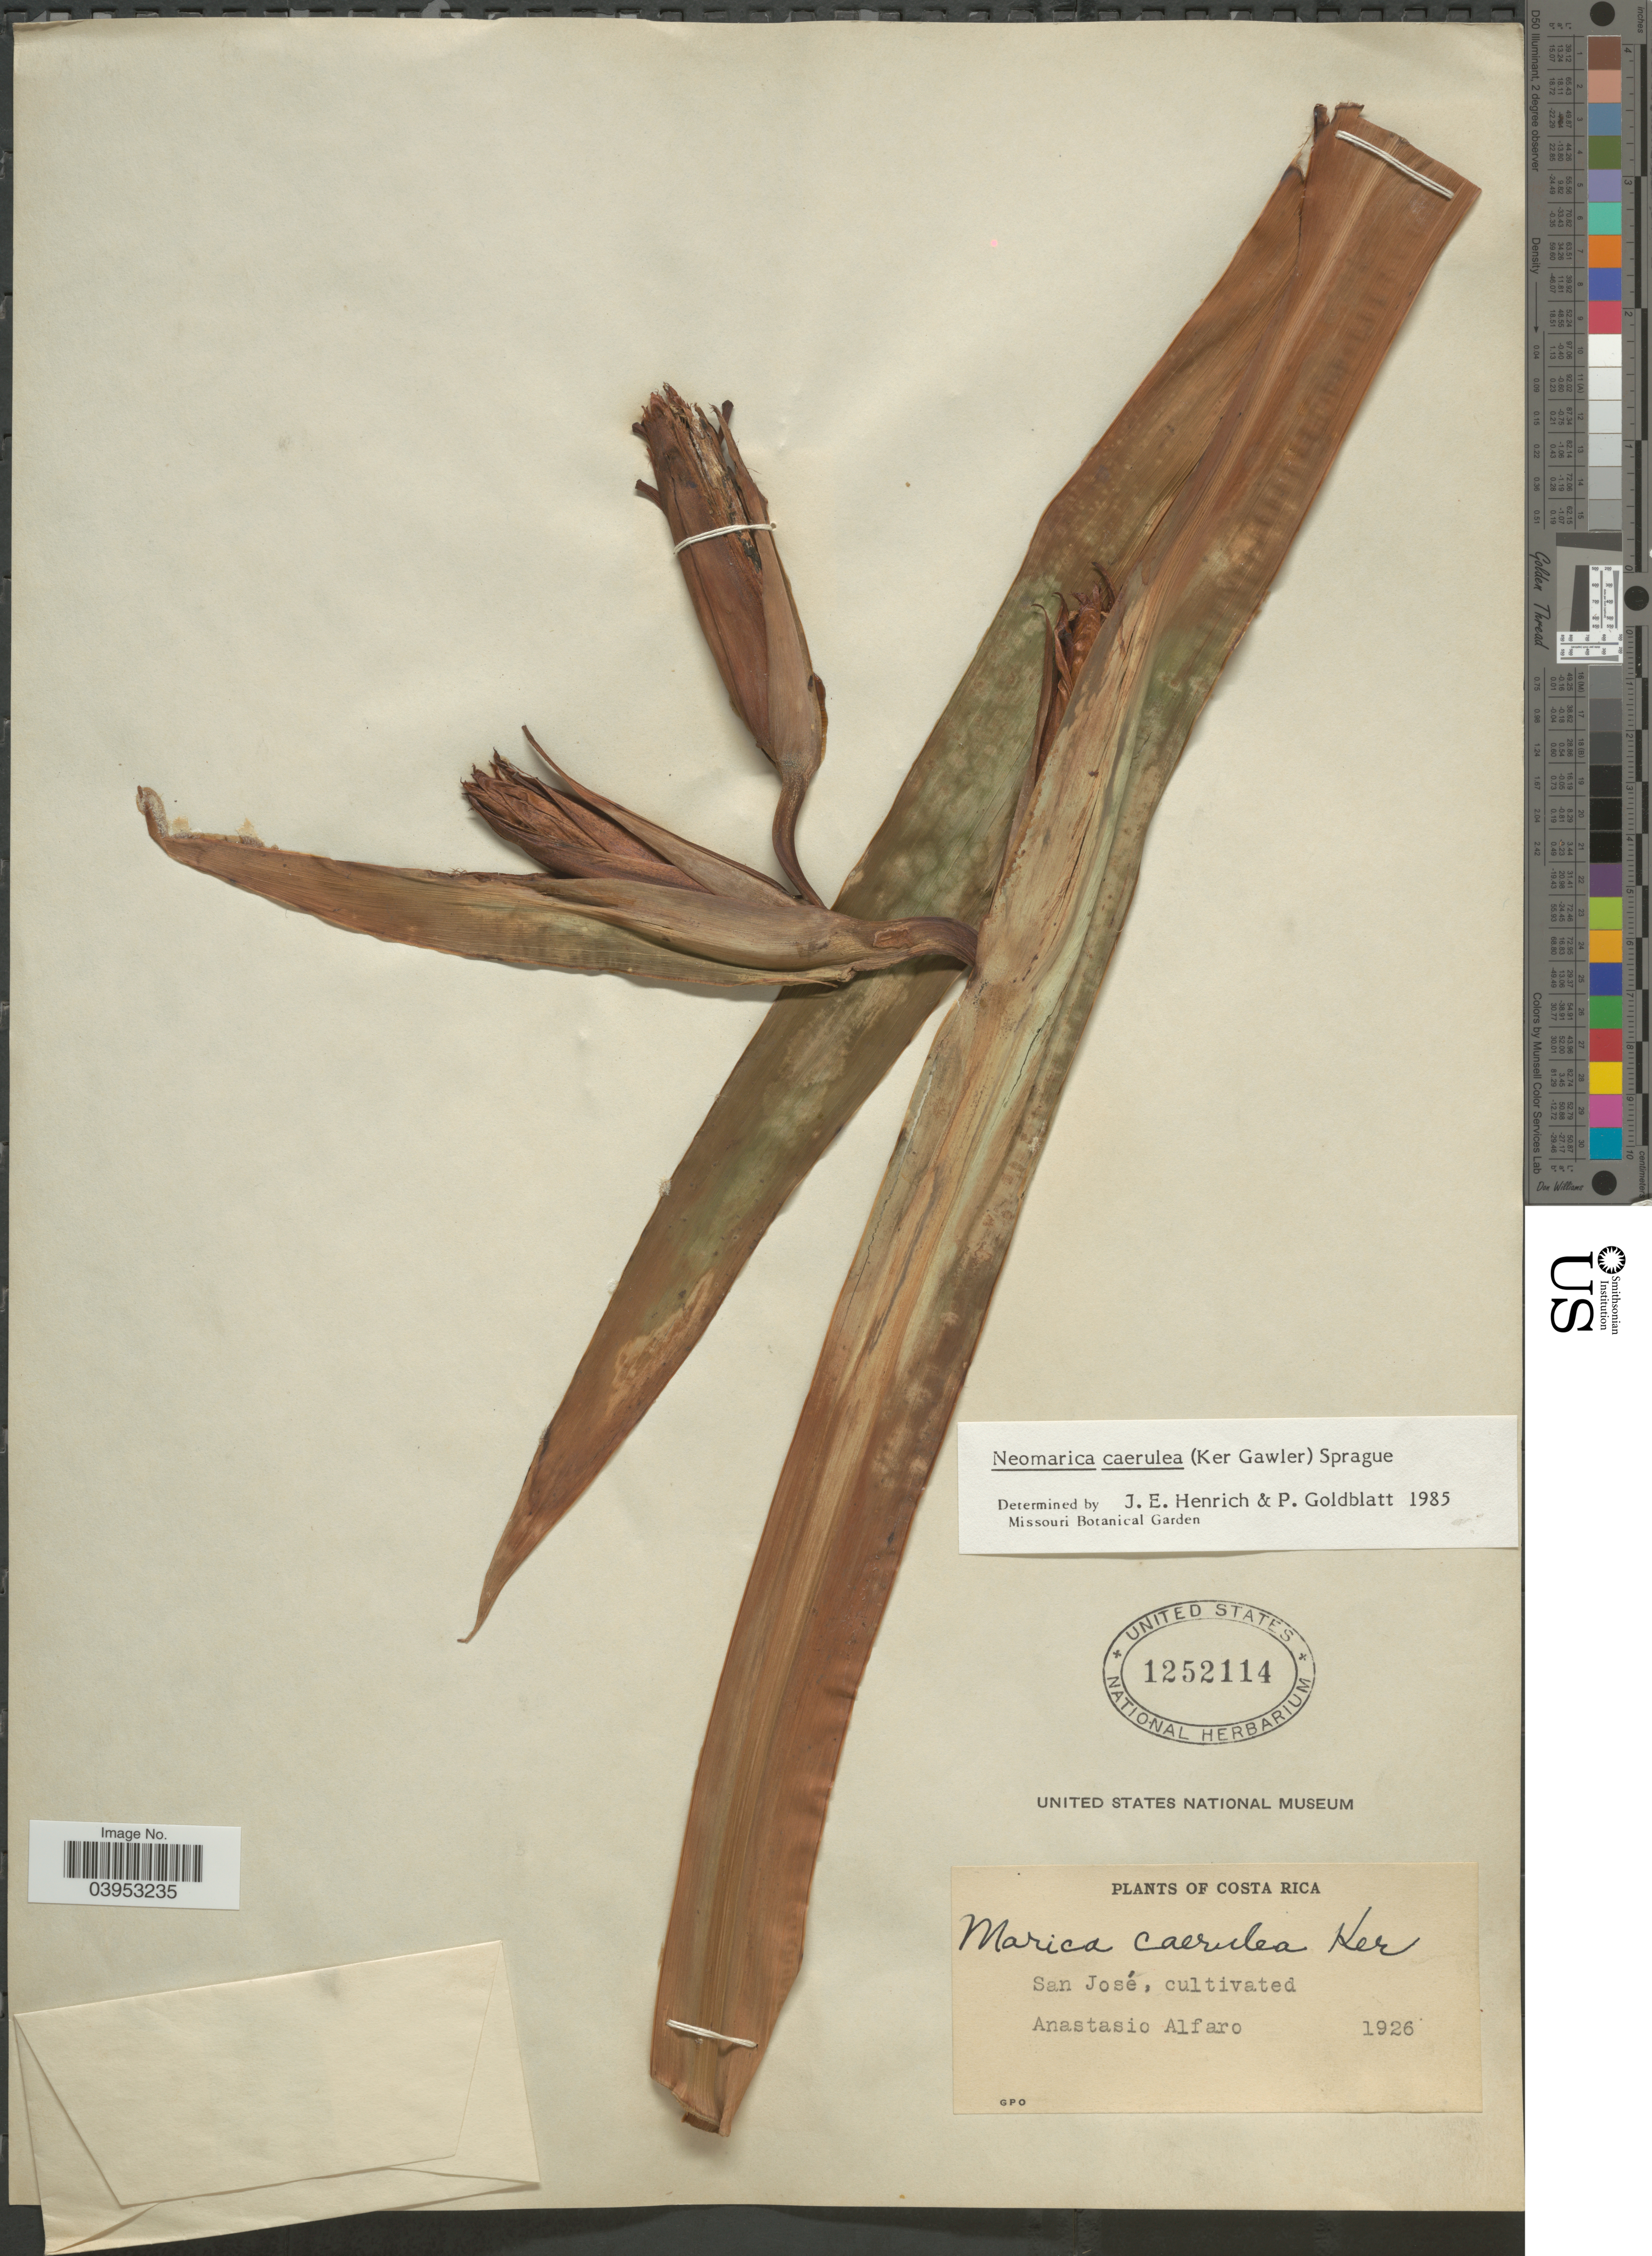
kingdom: Plantae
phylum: Tracheophyta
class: Liliopsida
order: Asparagales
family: Iridaceae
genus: Neomarica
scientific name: Neomarica caerulea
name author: (Ker Gawl.) Sprague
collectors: A. Alfaro Gonzalez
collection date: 1926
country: Costa Rica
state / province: San José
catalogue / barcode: US 1252114